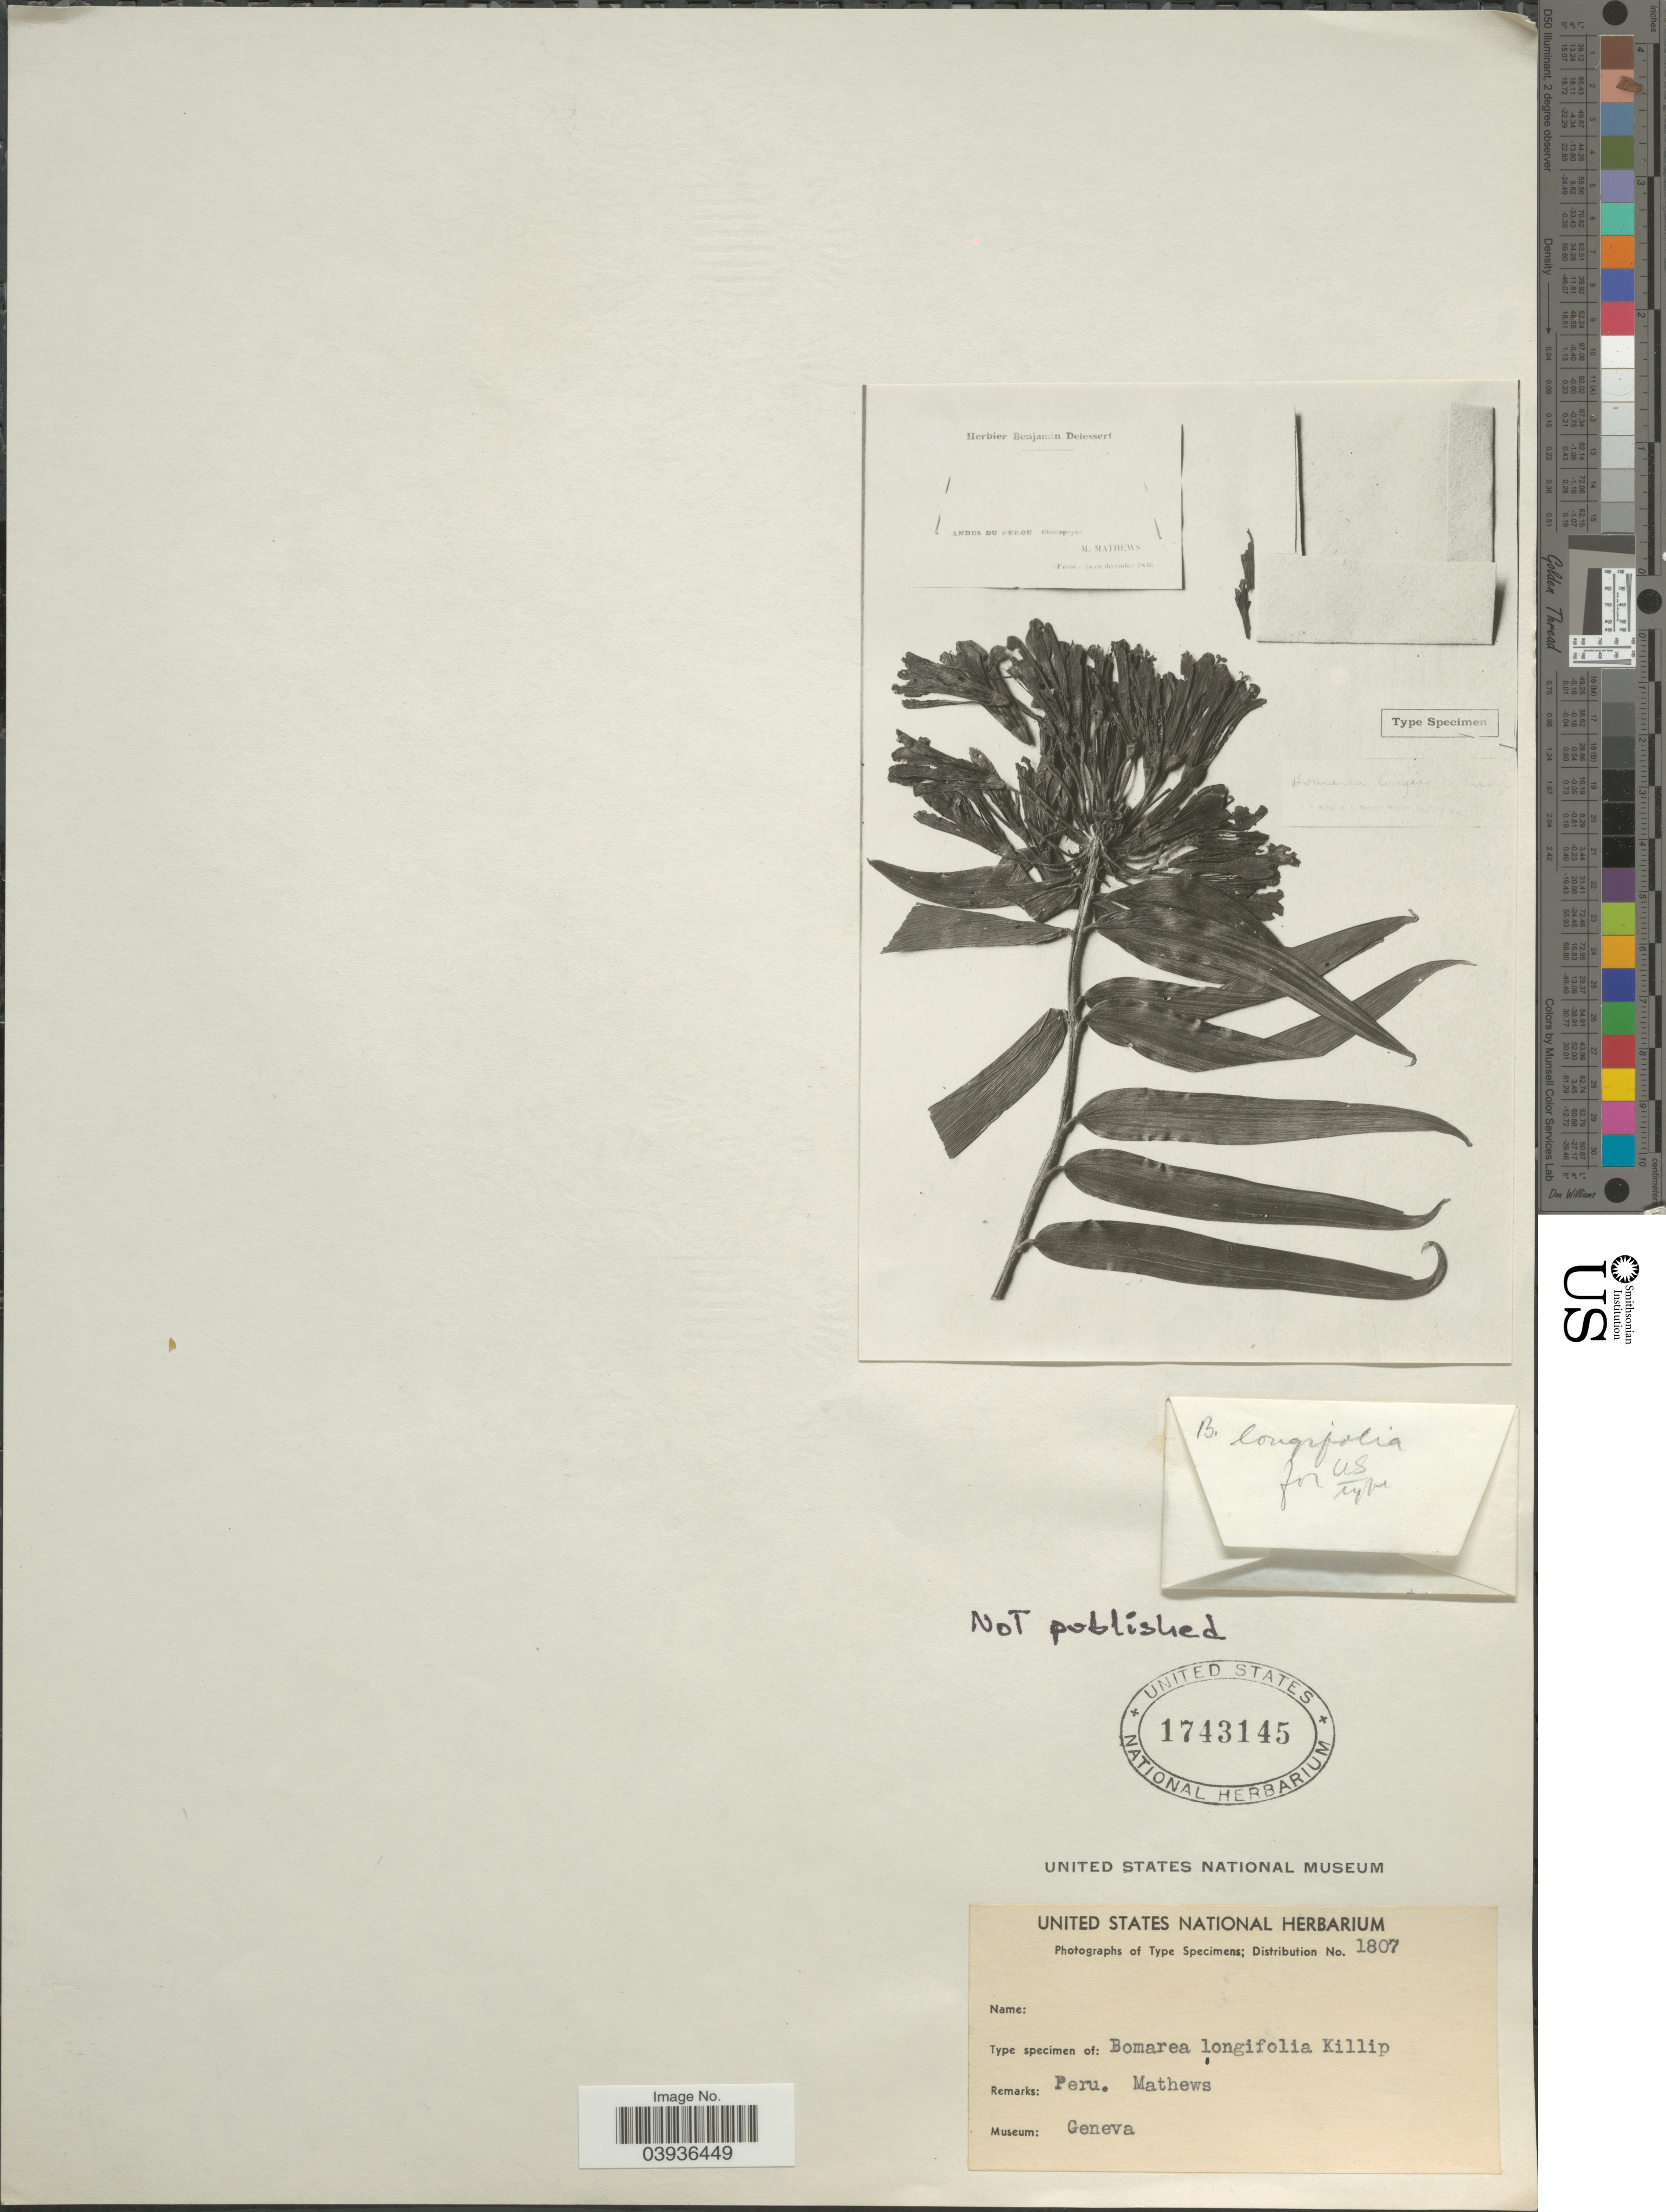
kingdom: Plantae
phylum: Tracheophyta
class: Liliopsida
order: Liliales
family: Alstroemeriaceae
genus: Bomarea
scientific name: Bomarea longifolia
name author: Killip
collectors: M. Mathews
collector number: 1807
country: Peru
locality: Andes du Pérou. Chacapoyas.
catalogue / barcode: US 1743145